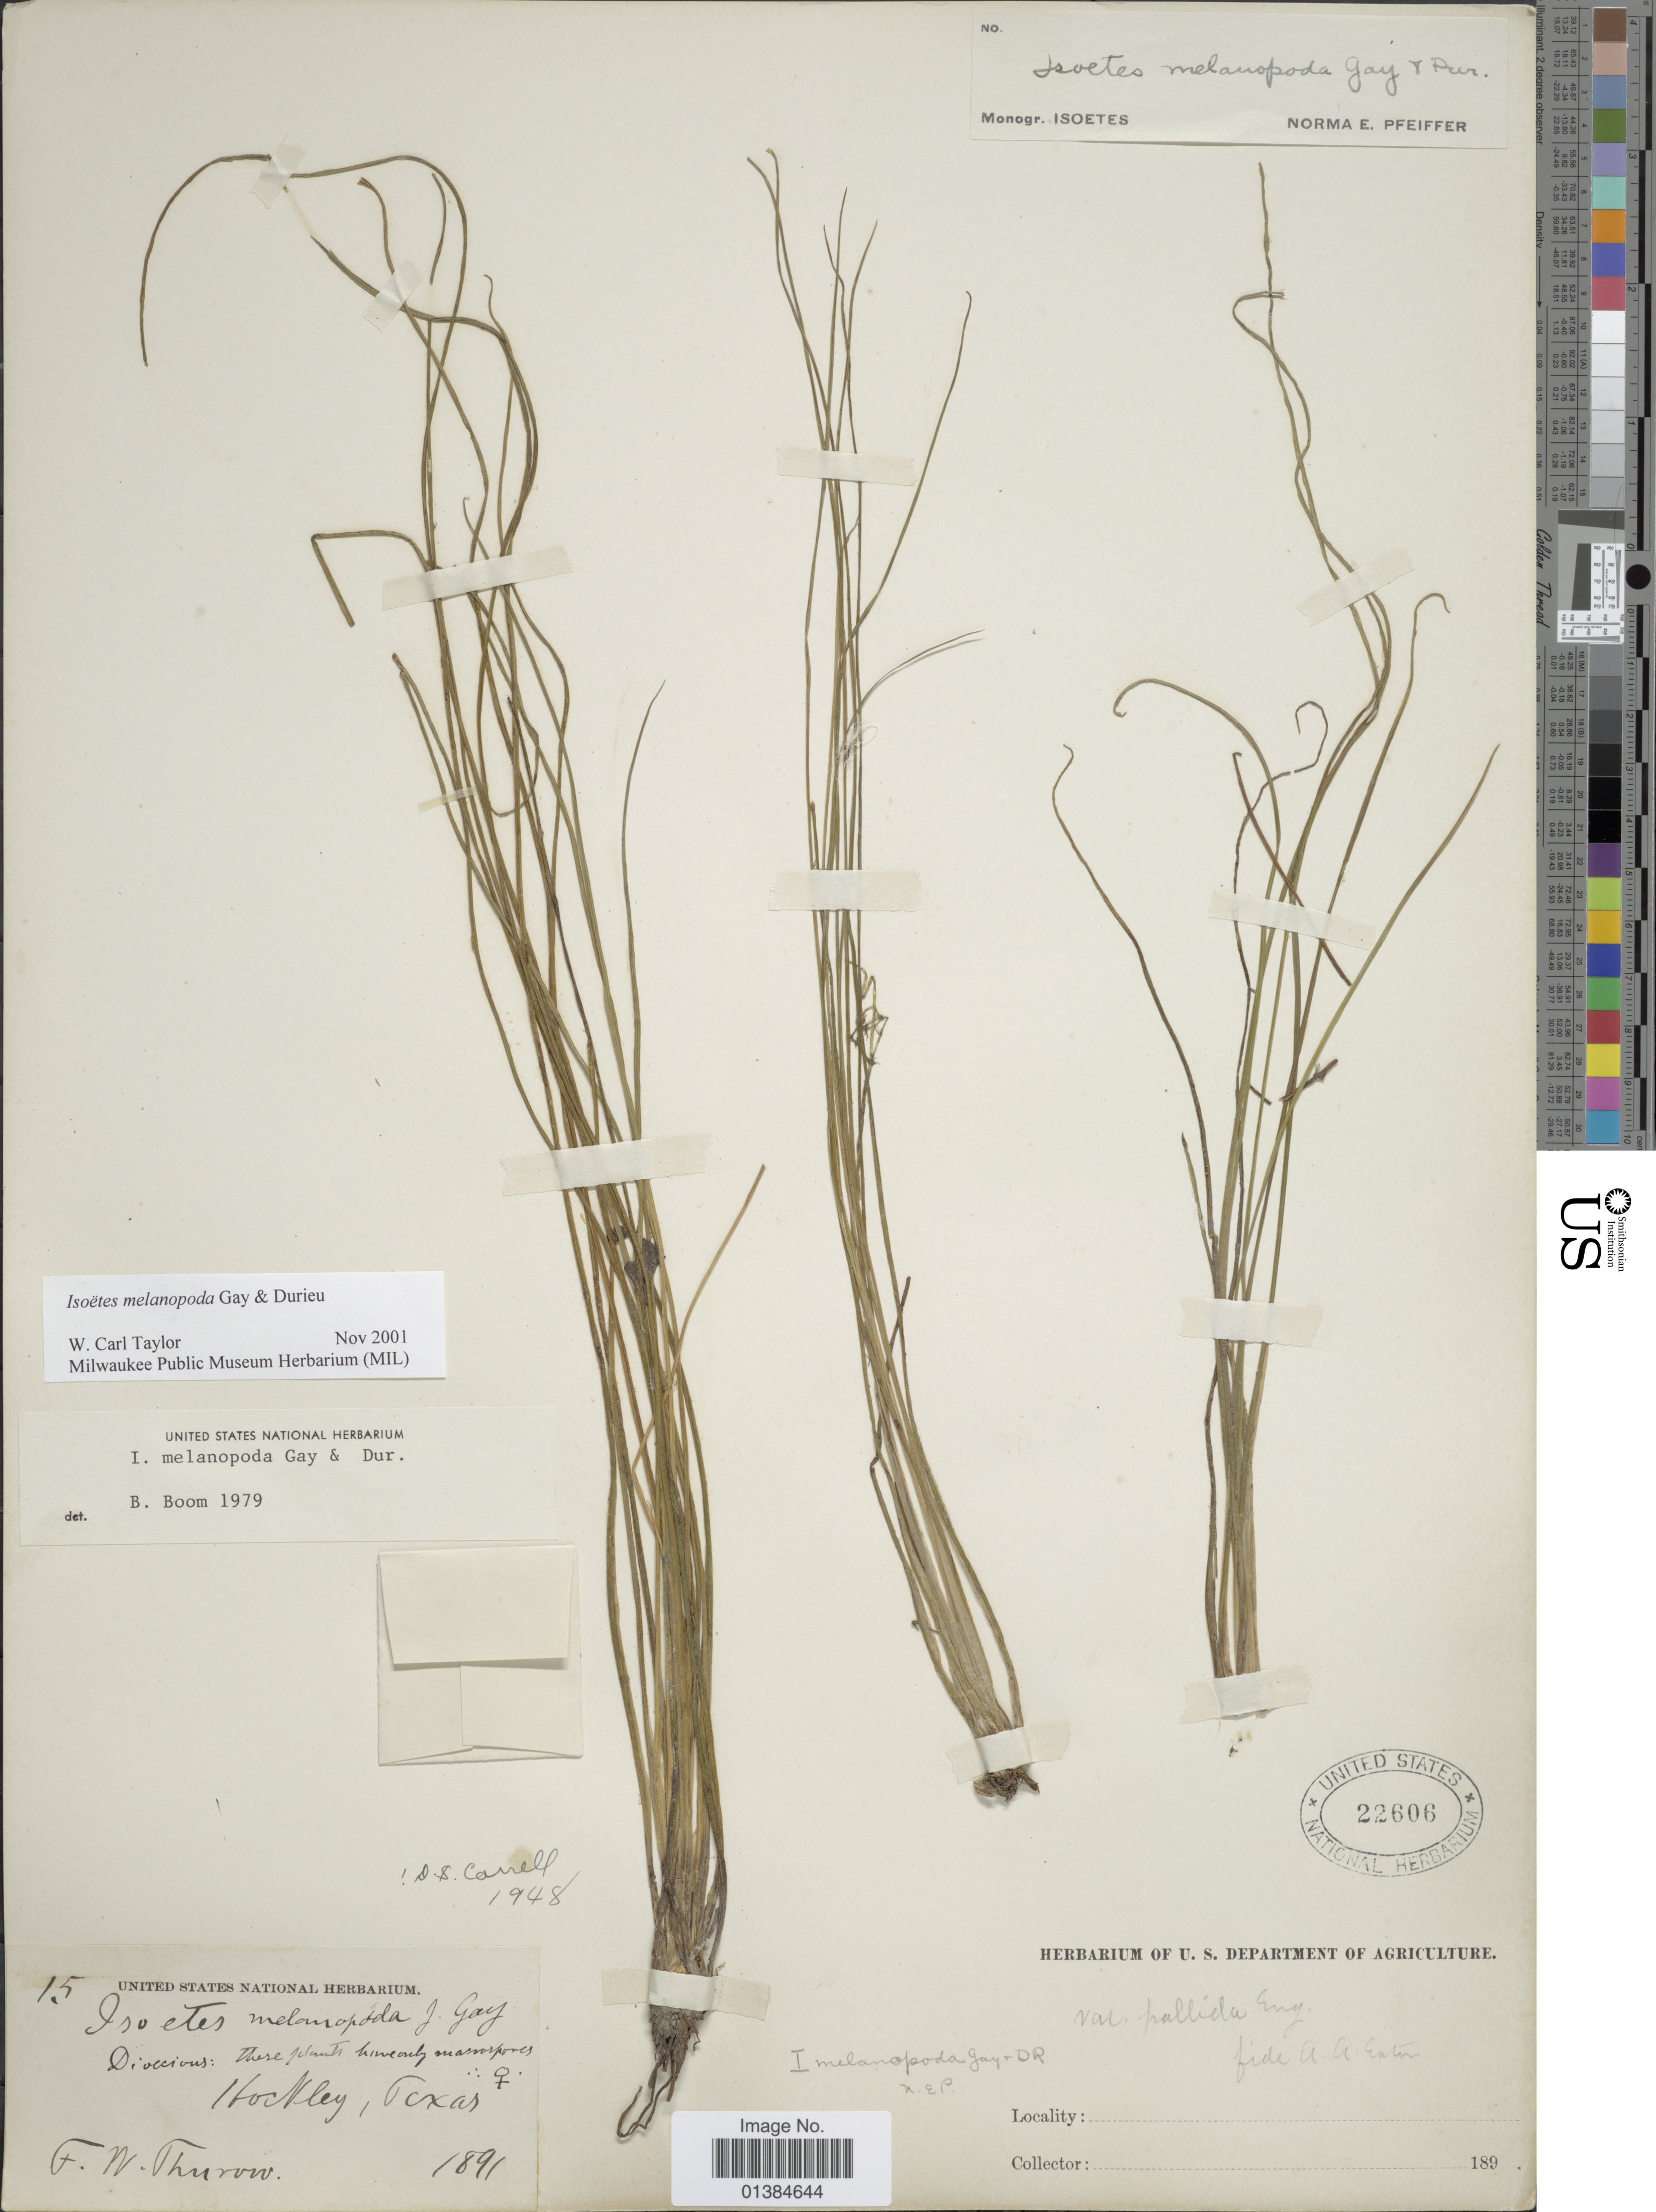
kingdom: Plantae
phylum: Tracheophyta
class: Lycopodiopsida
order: Isoetales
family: Isoetaceae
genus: Isoetes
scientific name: Isoetes melanopoda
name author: J. Gay & Durieu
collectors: F. W. Thurow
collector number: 15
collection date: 1891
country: United States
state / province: Texas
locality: Hockley.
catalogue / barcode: US 22606